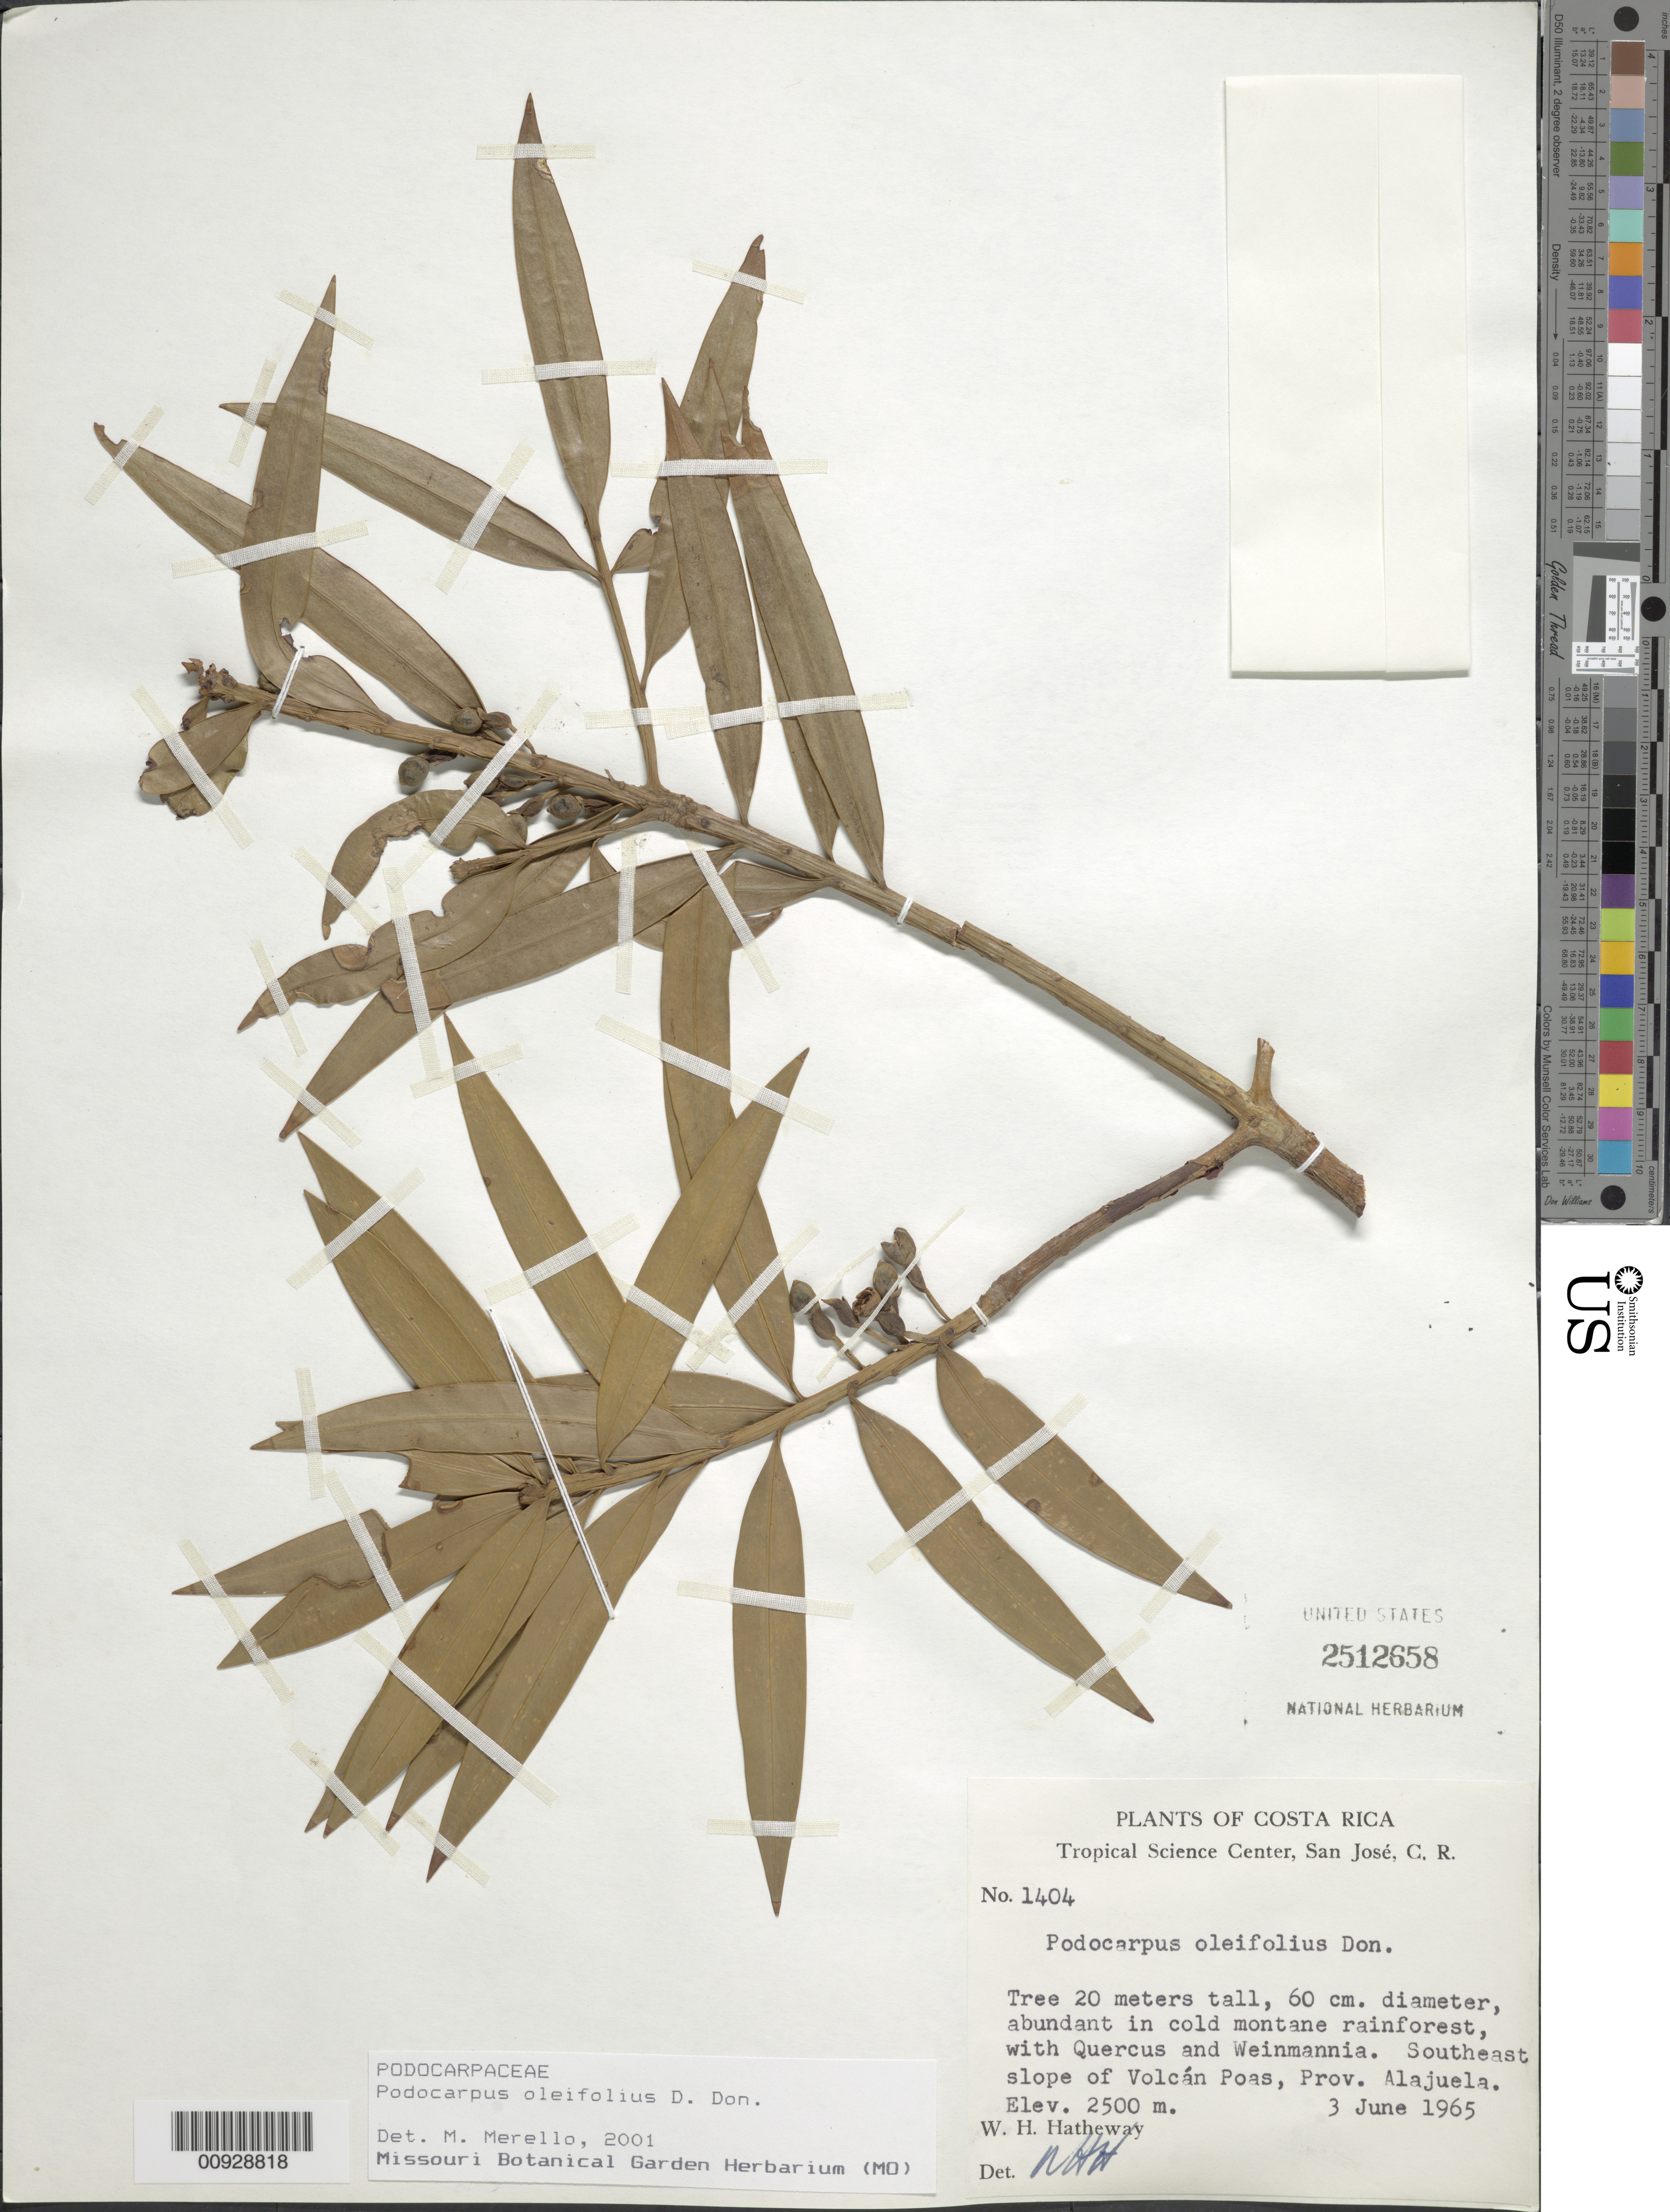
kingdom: Plantae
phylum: Tracheophyta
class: Pinopsida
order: Pinales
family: Podocarpaceae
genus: Podocarpus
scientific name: Podocarpus oleifolius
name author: D. Don ex Lamb.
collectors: W. H. Hatheway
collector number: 1404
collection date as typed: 03 Jun 1965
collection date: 1965-06-03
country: Costa Rica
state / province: Alajuela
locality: Southeast slope of Volcán Poás, Prov. Alajuela, Costa Rica.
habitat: In cold montane rainforest, with Quercus and Weinmannia.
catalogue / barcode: US 2512658